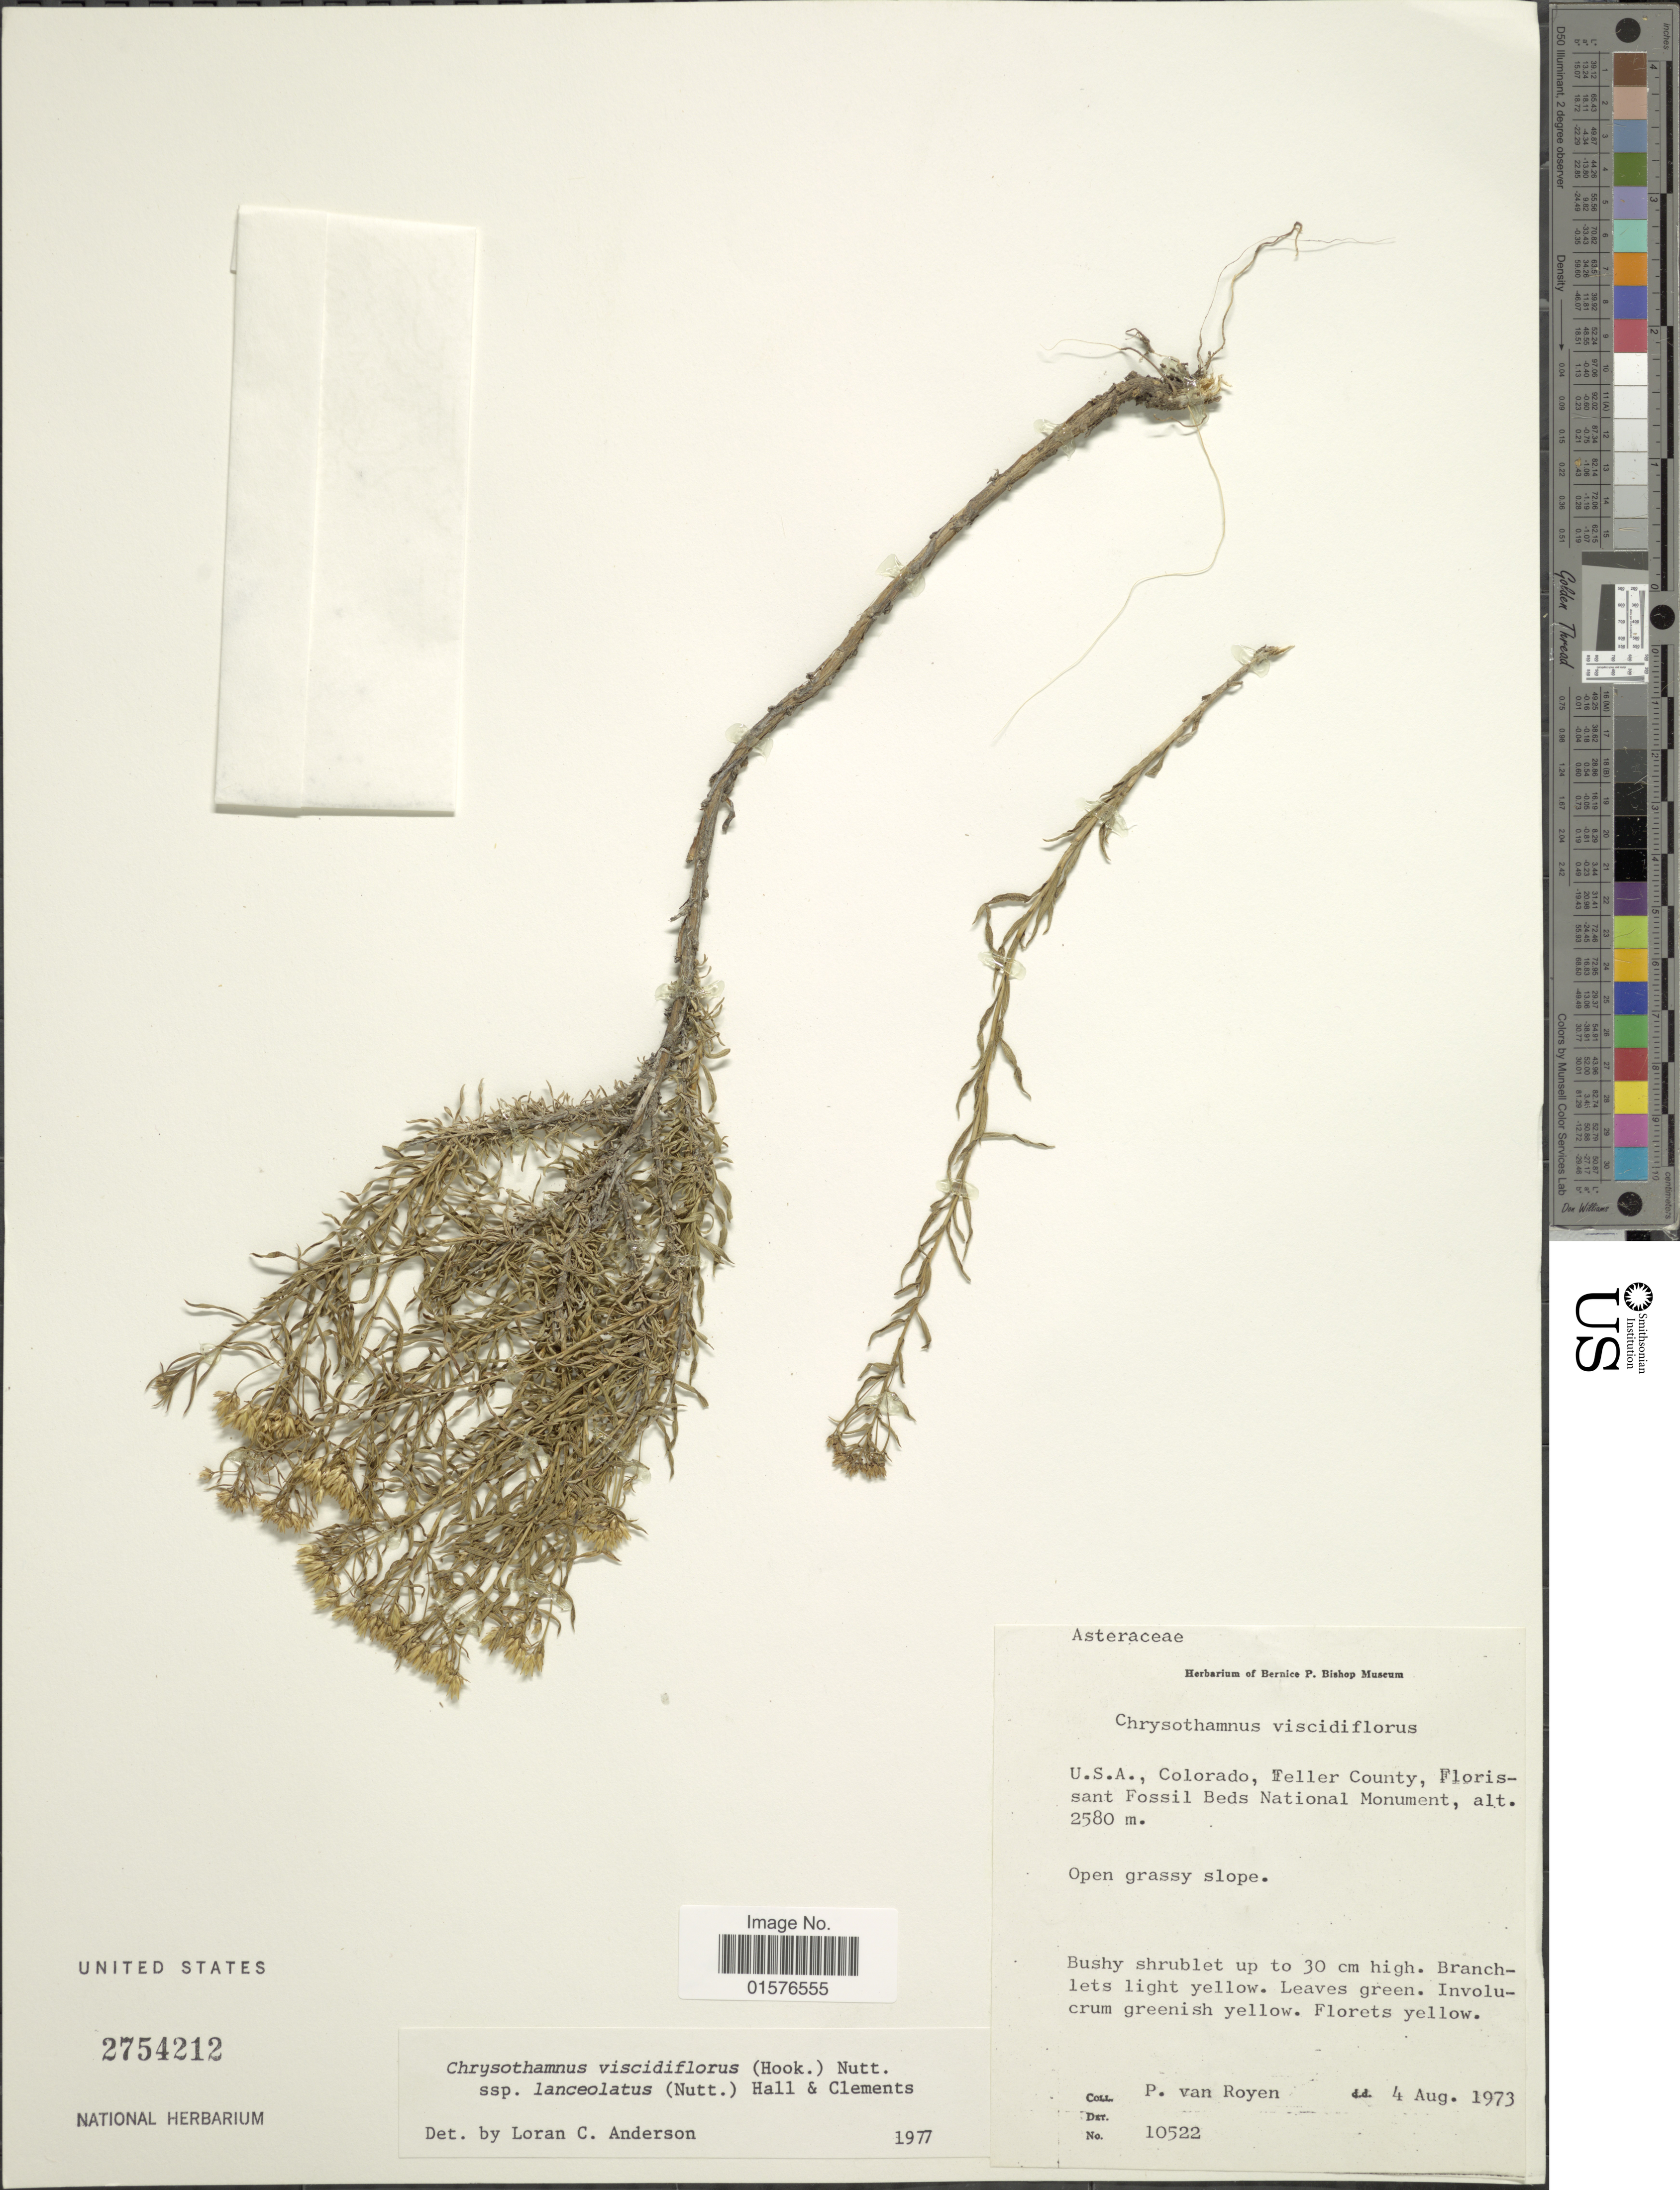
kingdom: Plantae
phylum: Tracheophyta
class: Magnoliopsida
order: Asterales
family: Asteraceae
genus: Chrysothamnus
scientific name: Chrysothamnus viscidiflorus subsp. lanceolatus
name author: (Nutt.) H.M. Hall & Clem.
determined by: Urbatsch, Lowell E., Curator (LSU), Louisiana State University (UNITED STATES)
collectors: P. van Royen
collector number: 10522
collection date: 1973-08-04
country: United States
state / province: Colorado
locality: Feller County, Florissant Fossil Beds National Monument.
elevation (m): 2580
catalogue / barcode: US 2754212